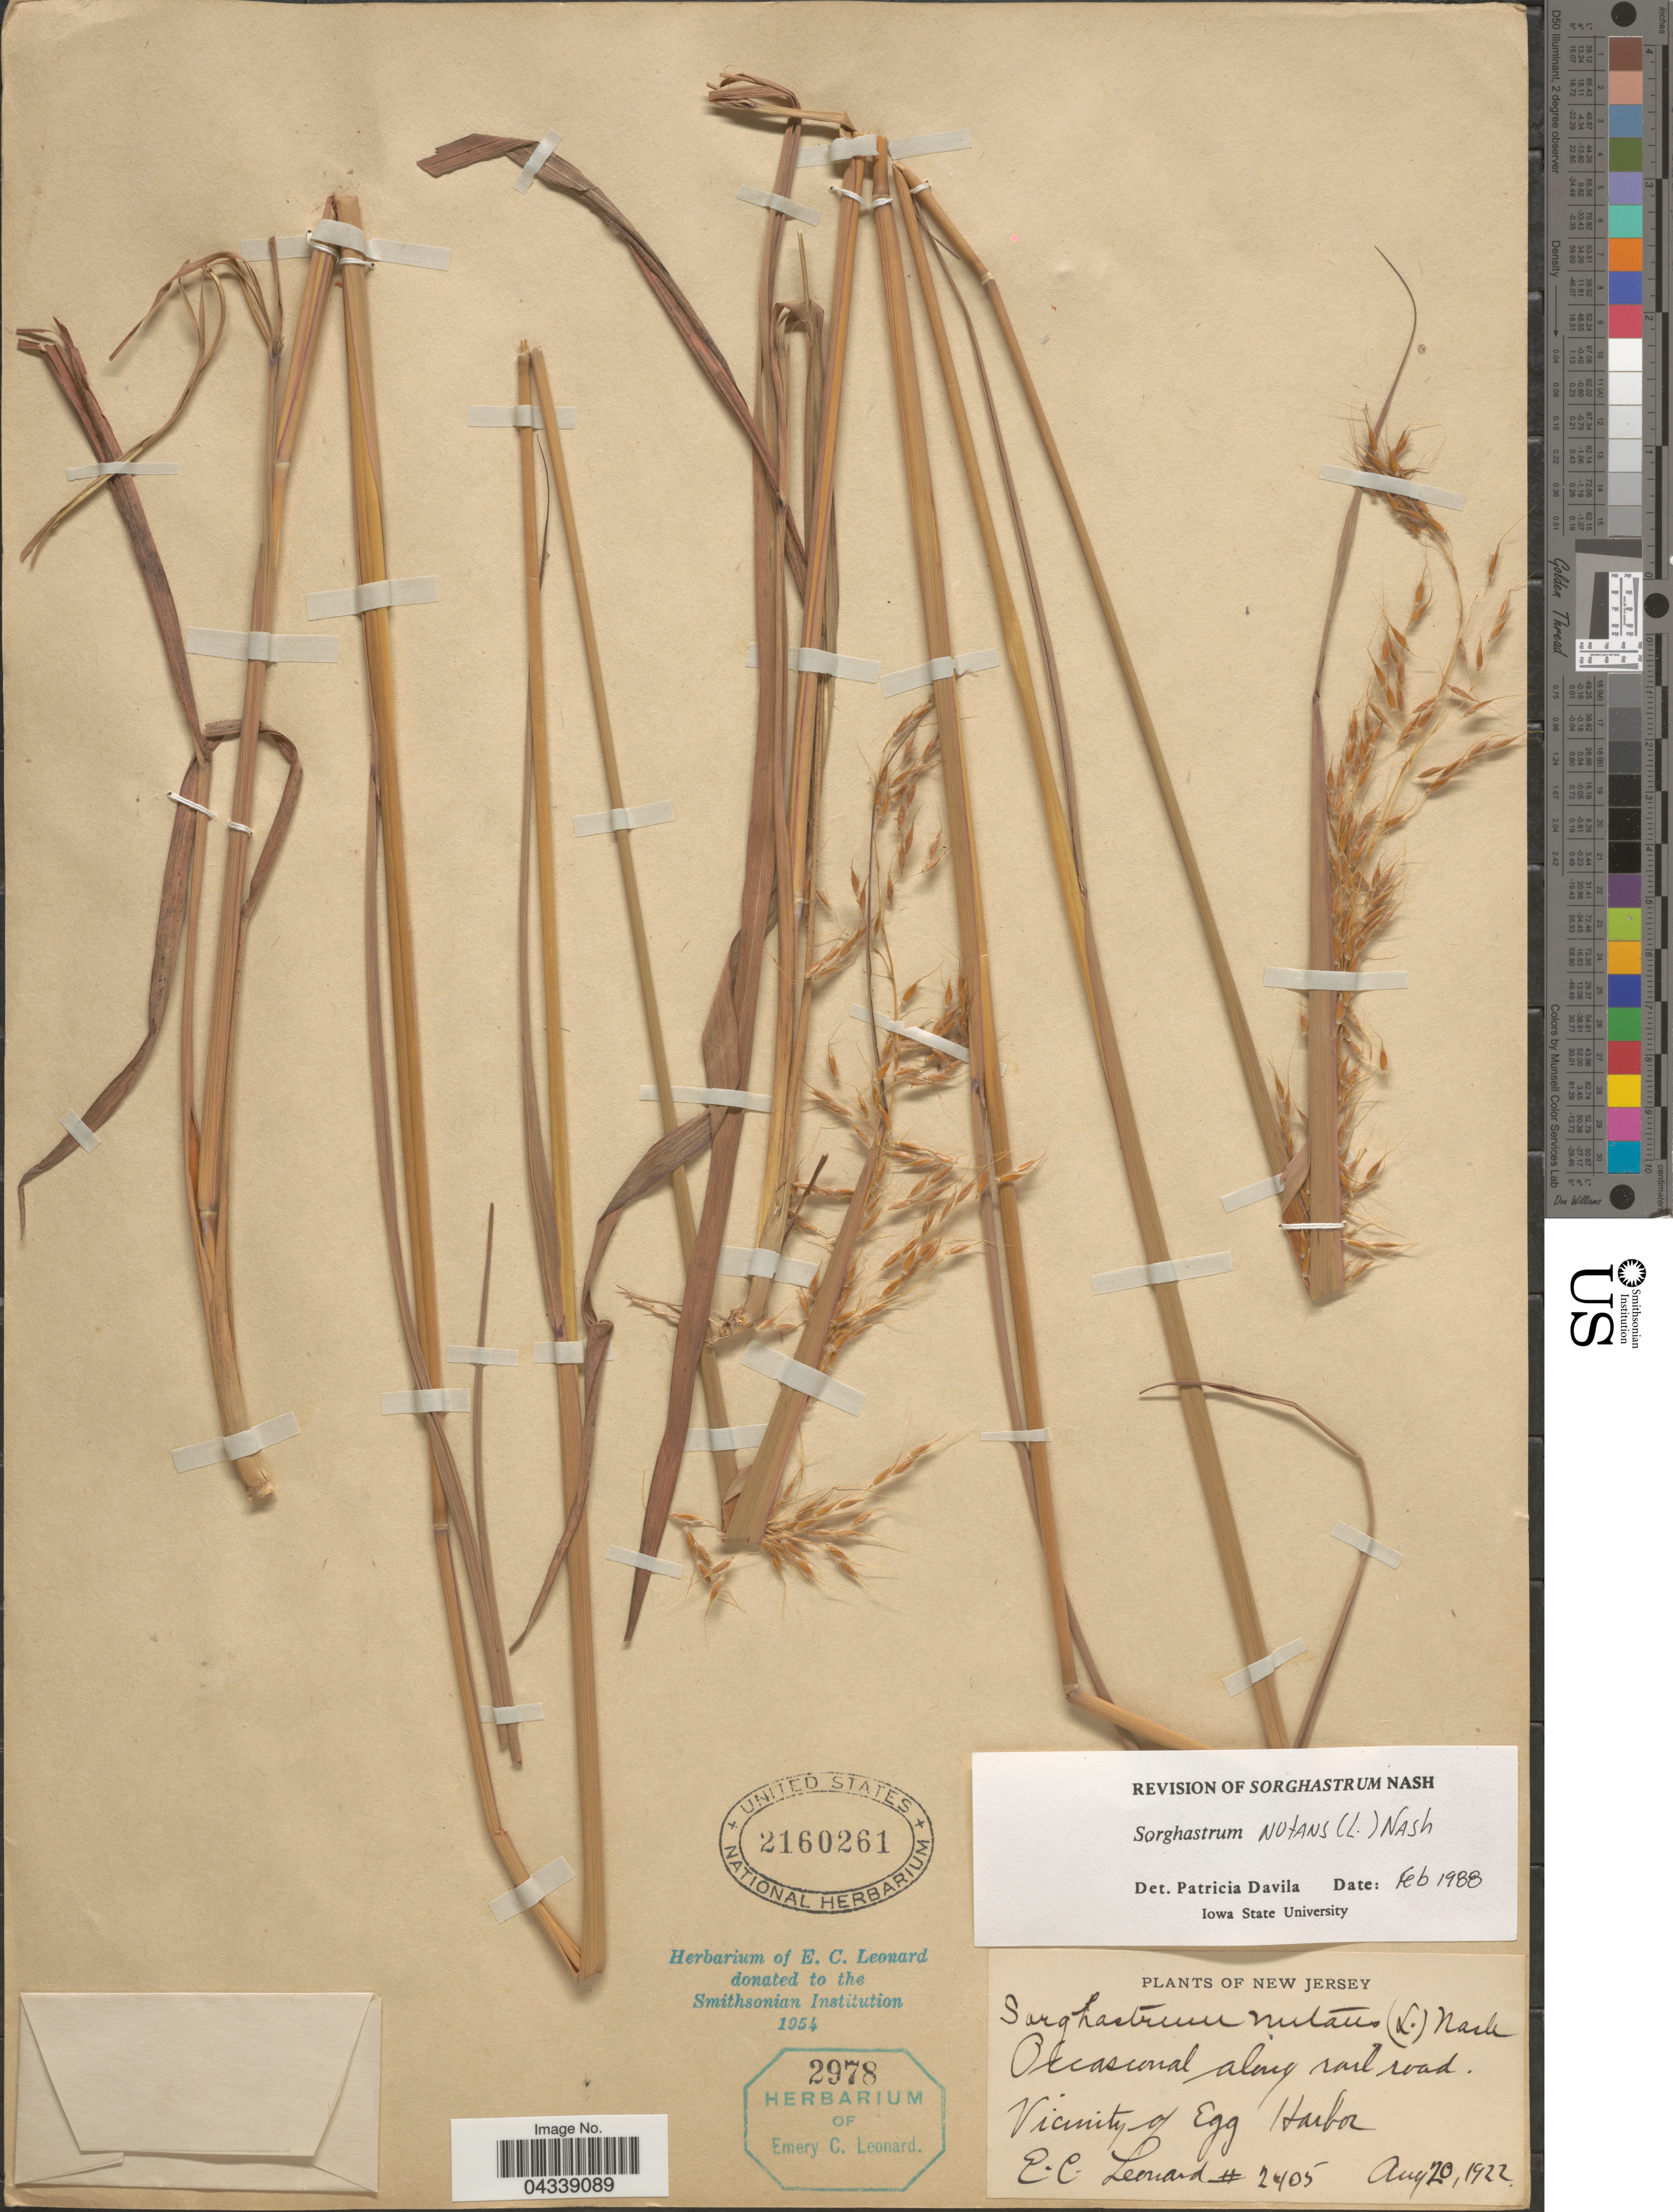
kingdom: Plantae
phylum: Tracheophyta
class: Liliopsida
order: Poales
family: Poaceae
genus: Sorghastrum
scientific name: Sorghastrum nutans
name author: (L.) Nash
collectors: E. C. Leonard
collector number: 2405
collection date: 1922-08-20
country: United States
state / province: New Jersey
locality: Occasional along rail road. Vicinity of Egg Harbor.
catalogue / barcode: US 2160261